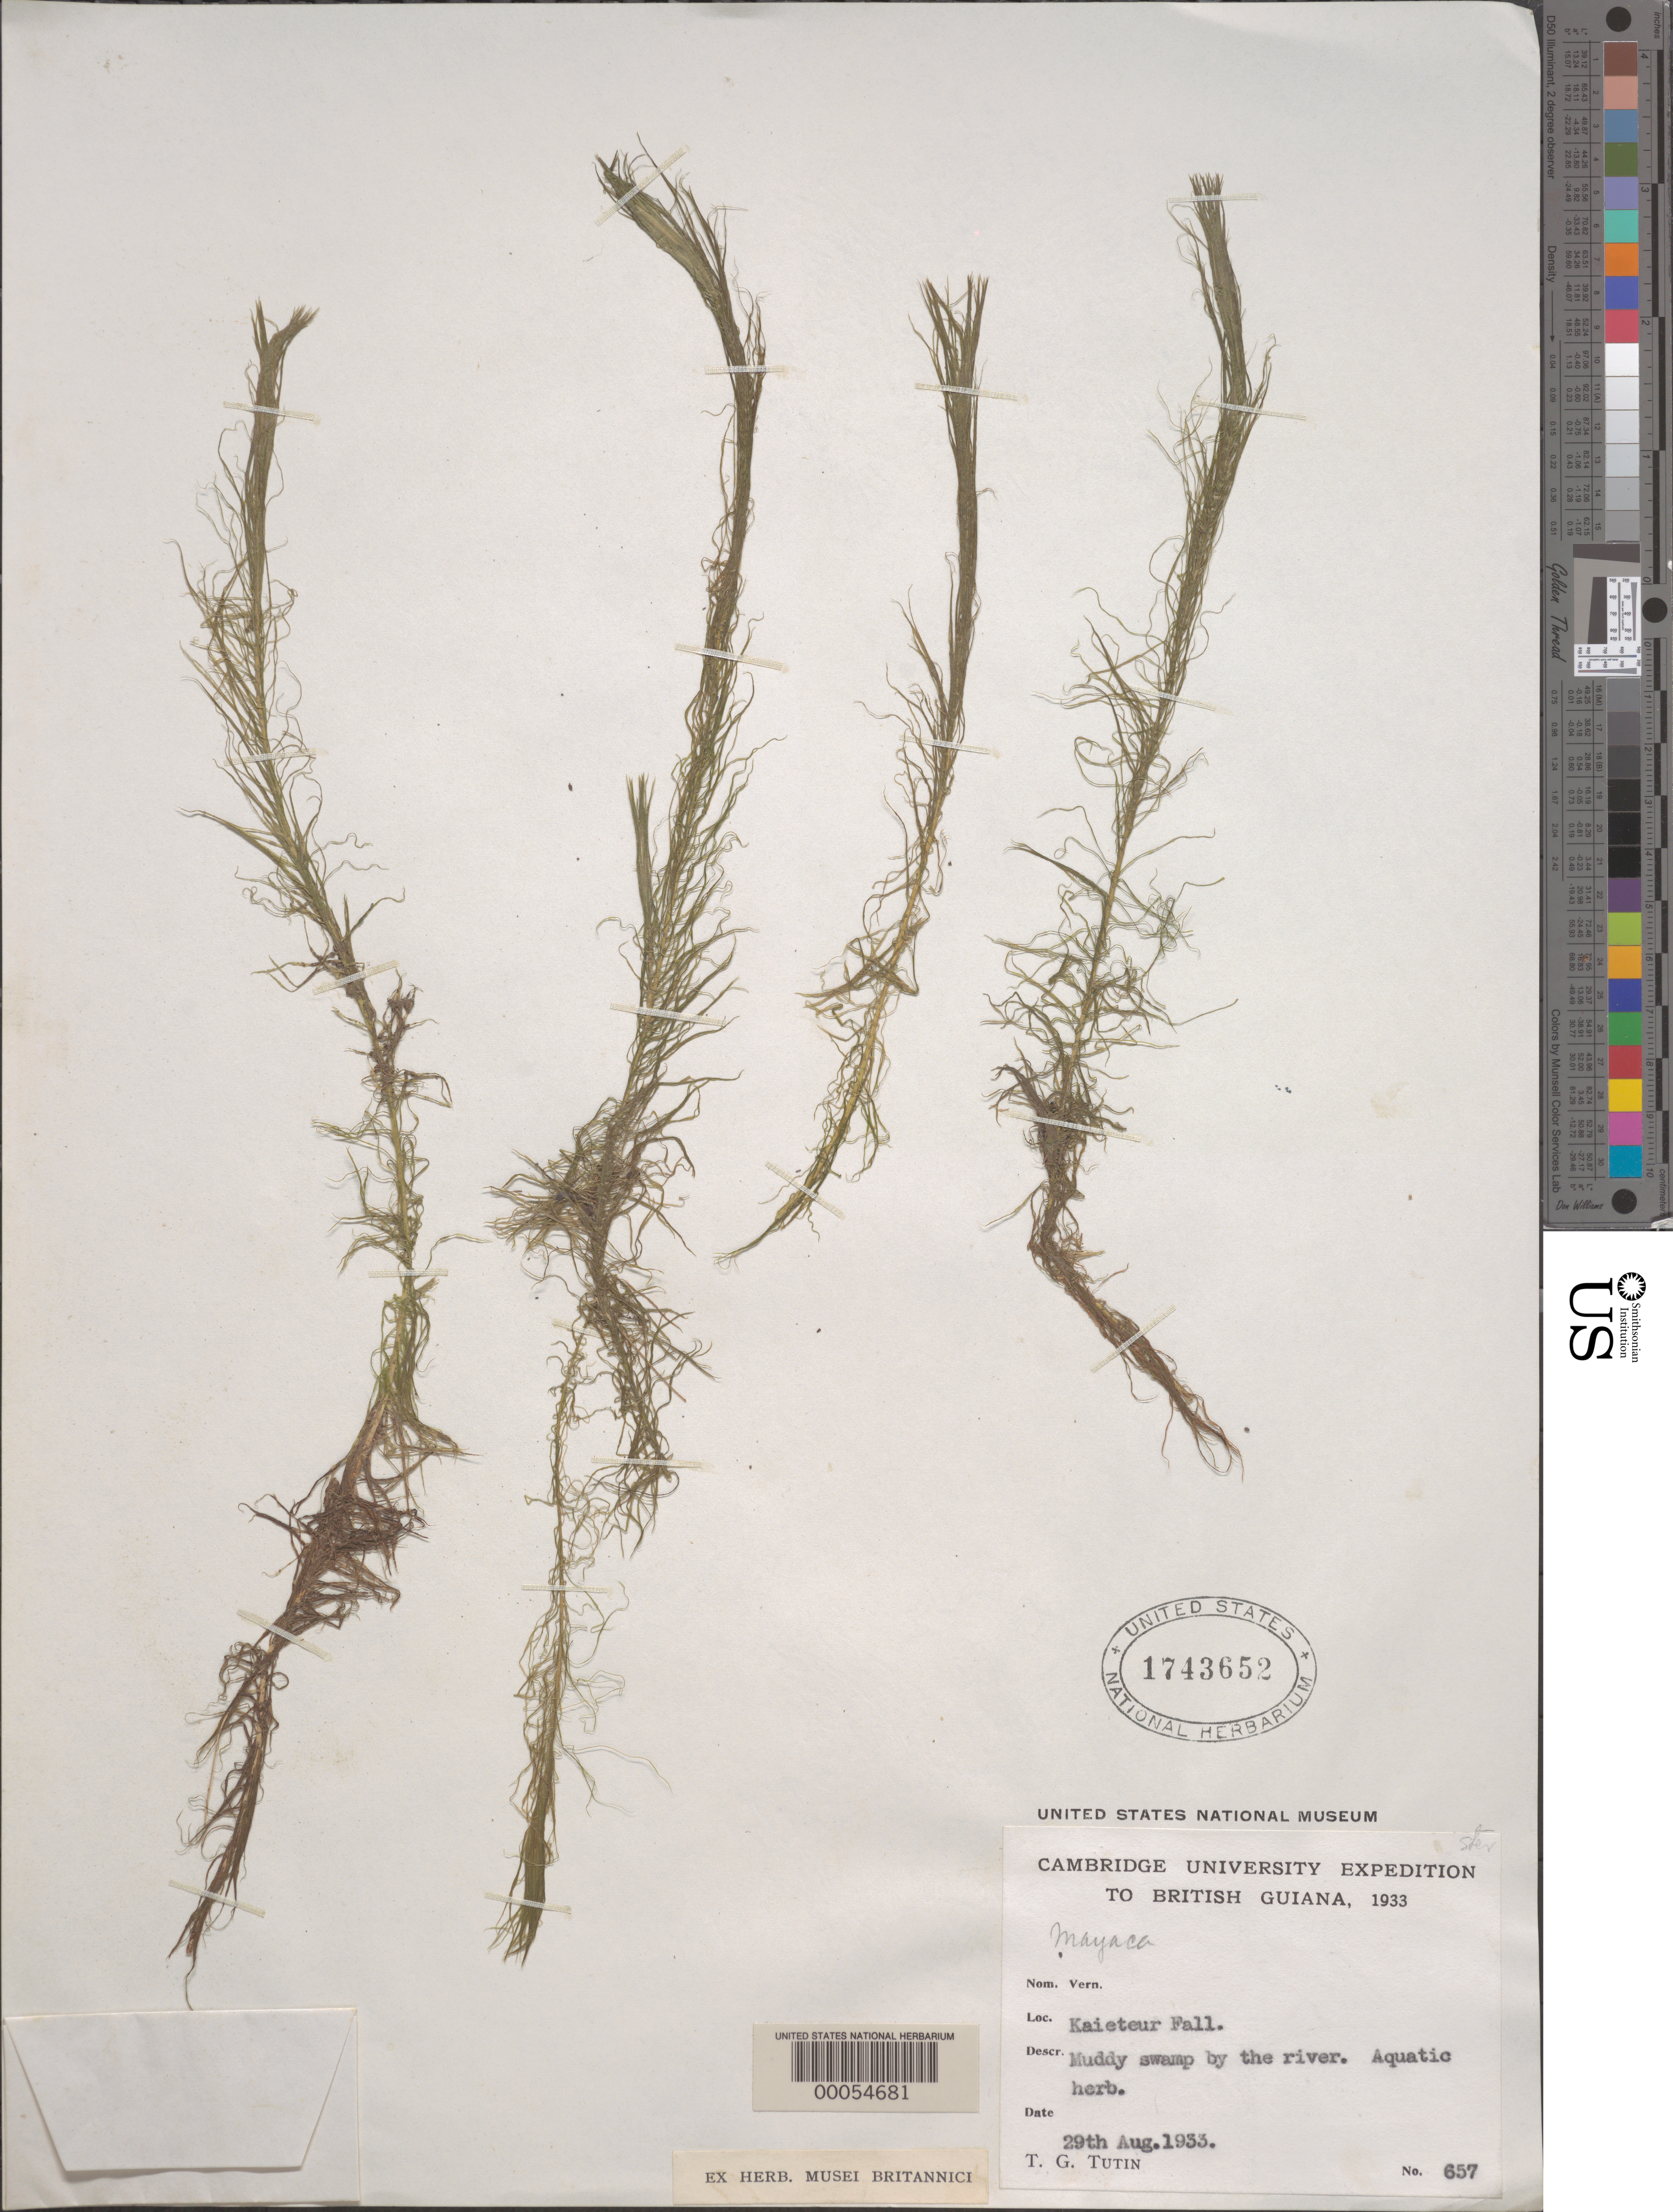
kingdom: Plantae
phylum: Tracheophyta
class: Liliopsida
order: Poales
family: Mayacaceae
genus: Mayaca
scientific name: Mayaca sp.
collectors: T. G. Tutin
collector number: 657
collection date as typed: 29 Aug 1933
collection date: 1933-08-29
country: Guyana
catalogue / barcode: US 1743652